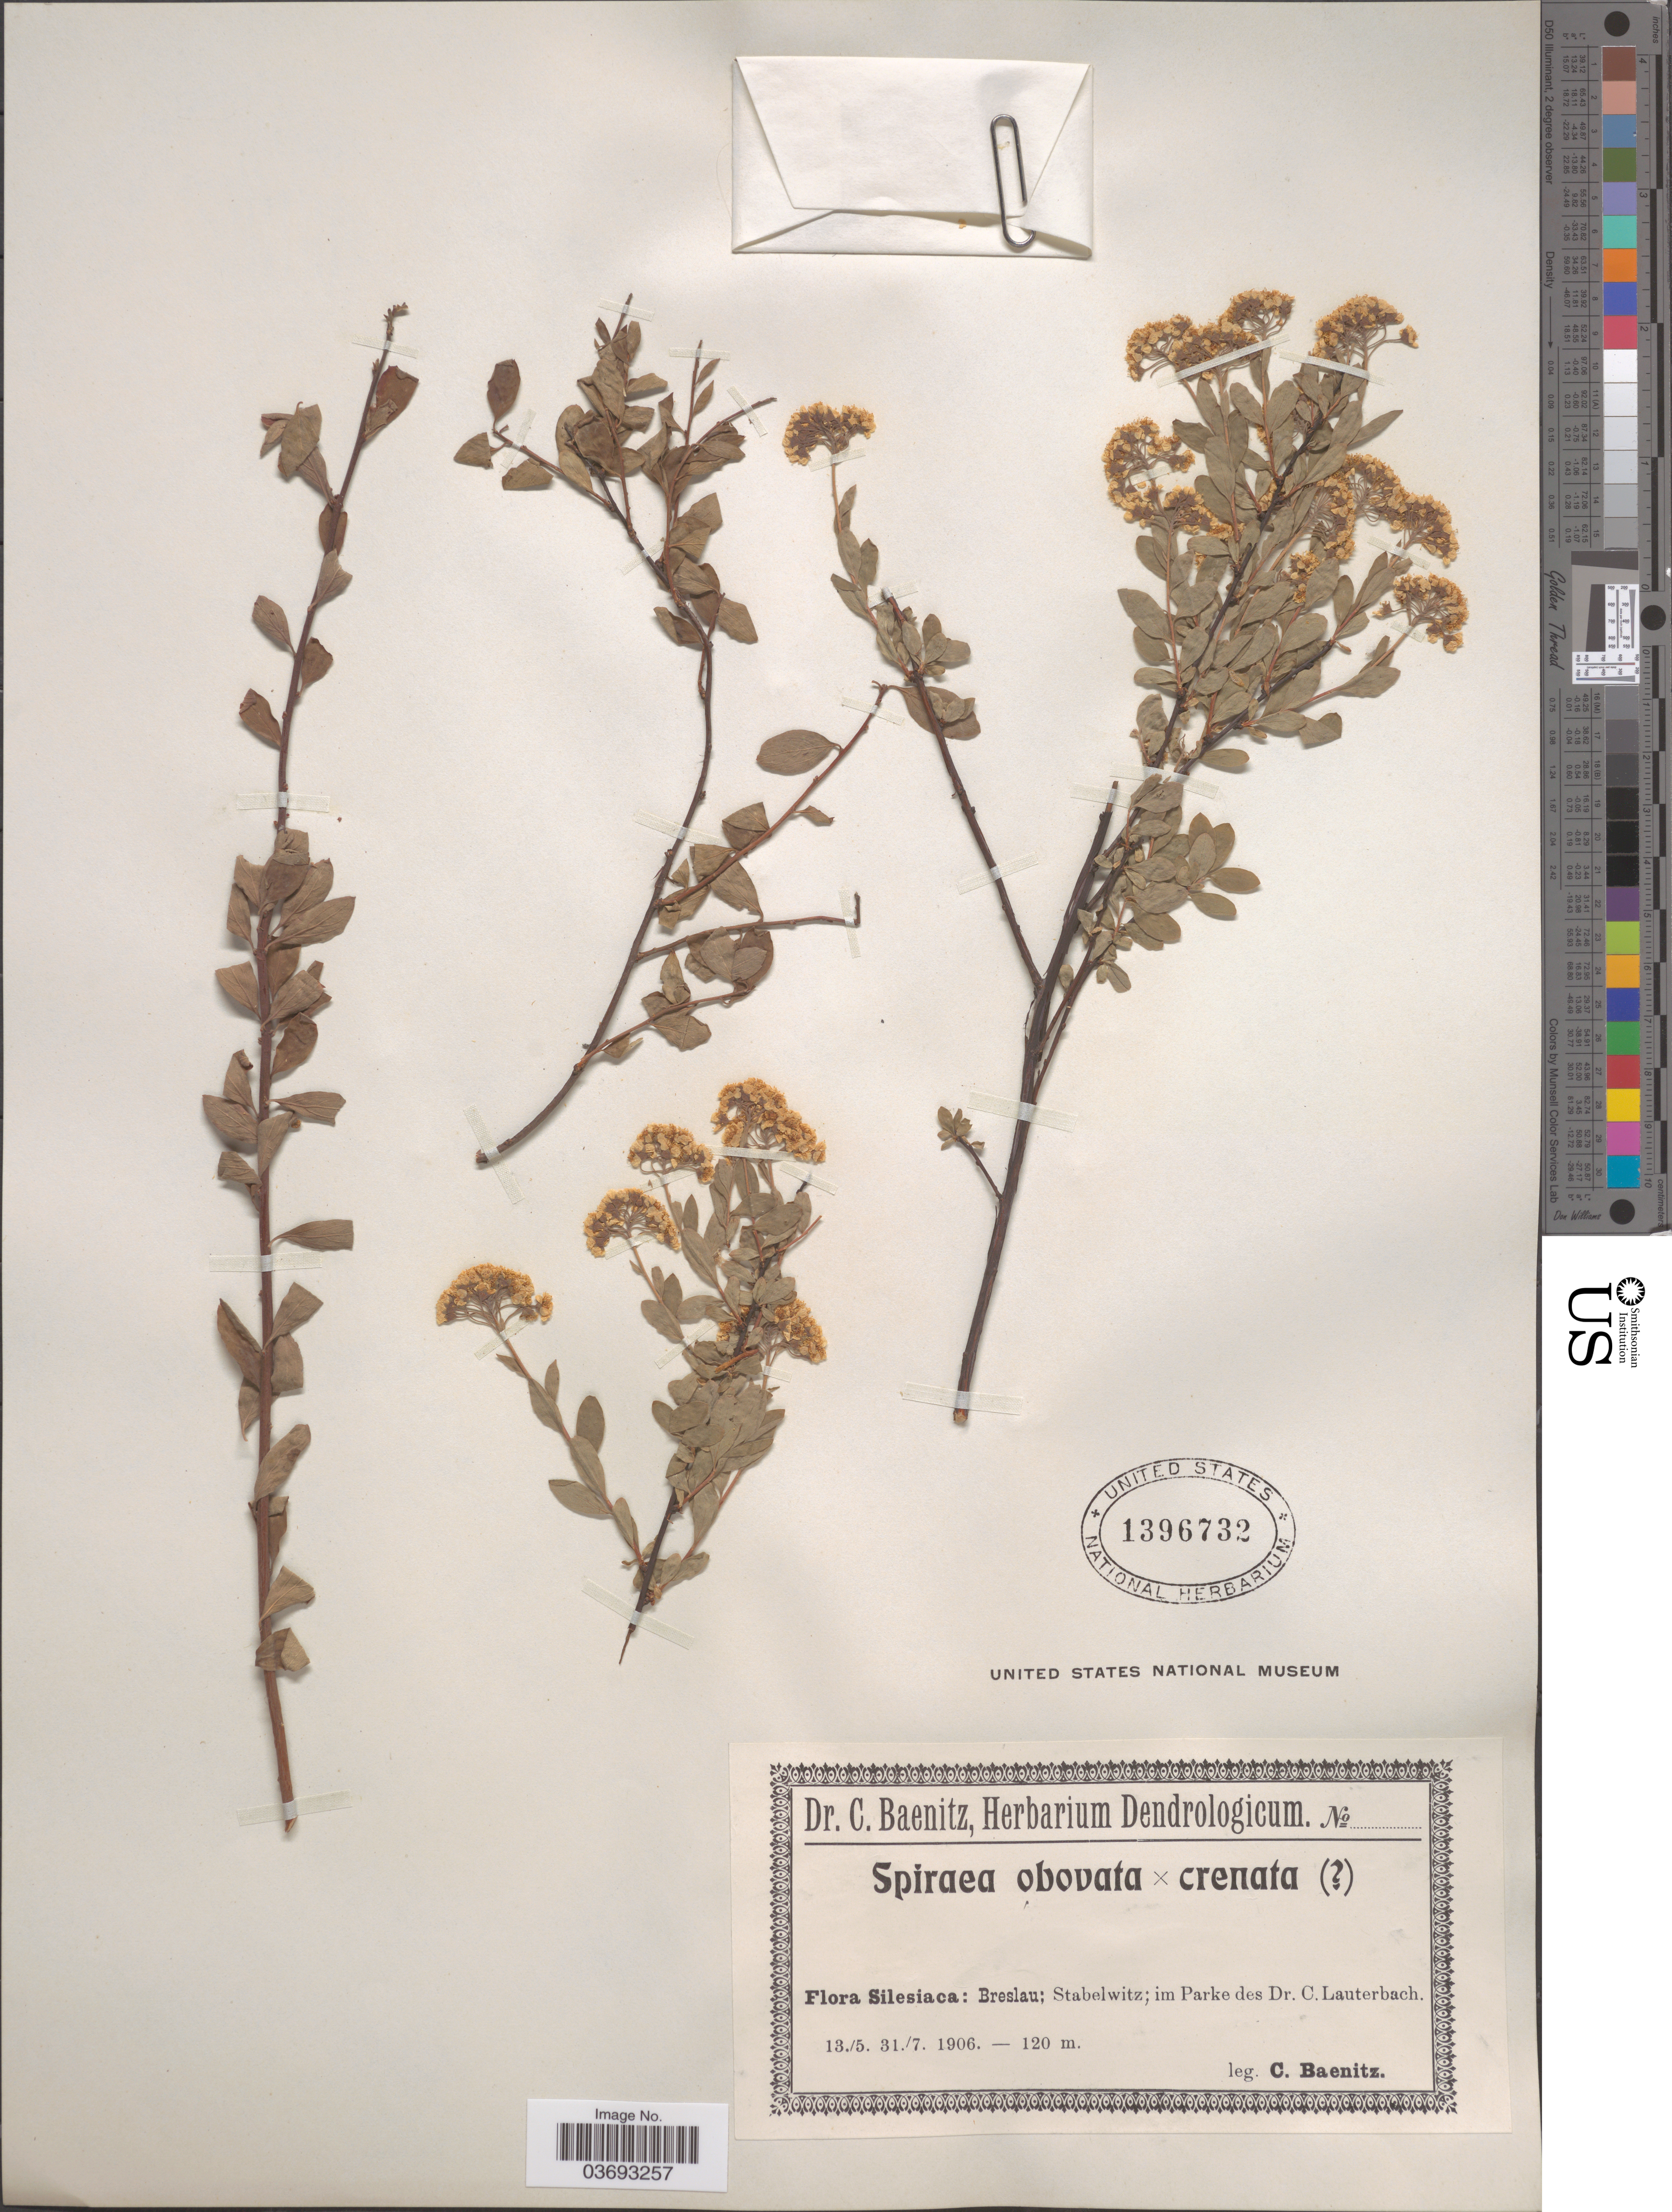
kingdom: Plantae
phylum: Tracheophyta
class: Magnoliopsida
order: Rosales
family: Rosaceae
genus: Spiraea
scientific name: Spiraea obovata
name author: Waldst. & Kit.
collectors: C. G. Baenitz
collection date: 1906-05-13/1906-07-31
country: Poland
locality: Silesiaca: Breslau; Stabelwitz; im Parke des Dr. C. Lauterbach.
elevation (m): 120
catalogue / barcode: US 1396732